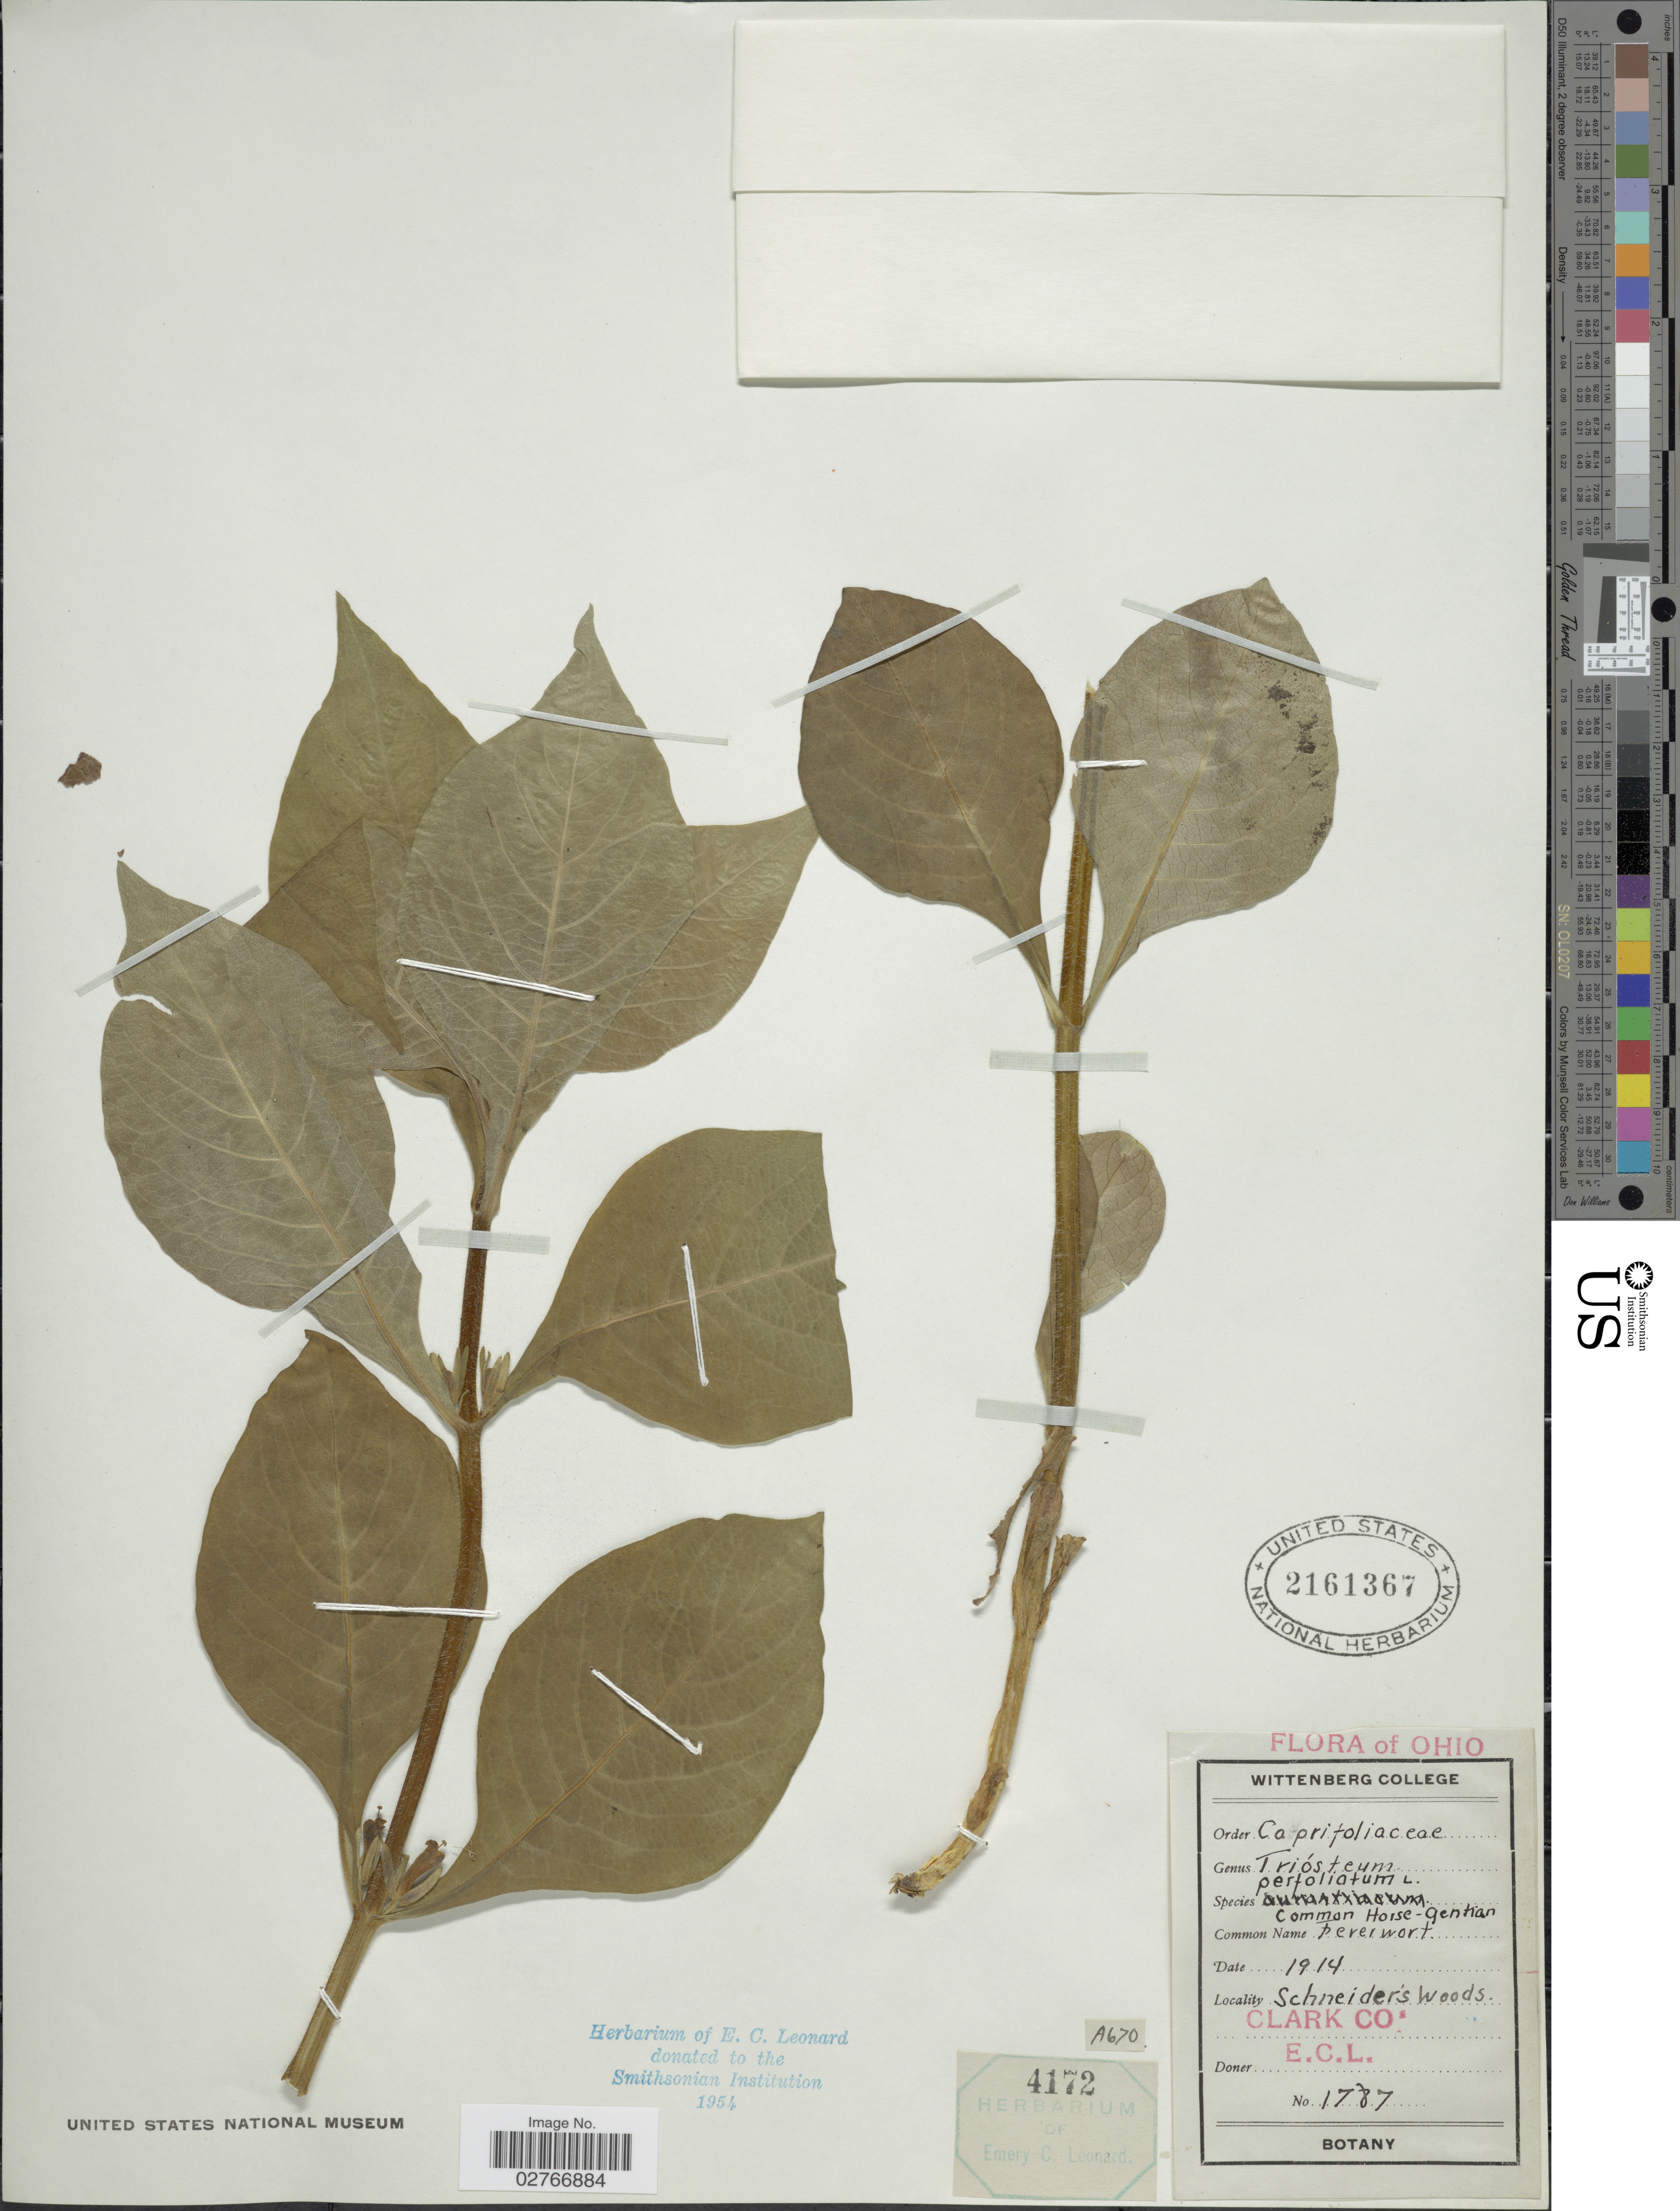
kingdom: Plantae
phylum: Tracheophyta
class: Magnoliopsida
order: Dipsacales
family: Caprifoliaceae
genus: Triosteum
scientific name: Triosteum perfoliatum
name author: L.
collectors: E. C. Leonard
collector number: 1787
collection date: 1914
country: United States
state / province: Ohio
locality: Schneider's Woods. Clark Co.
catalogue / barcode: US 2161367